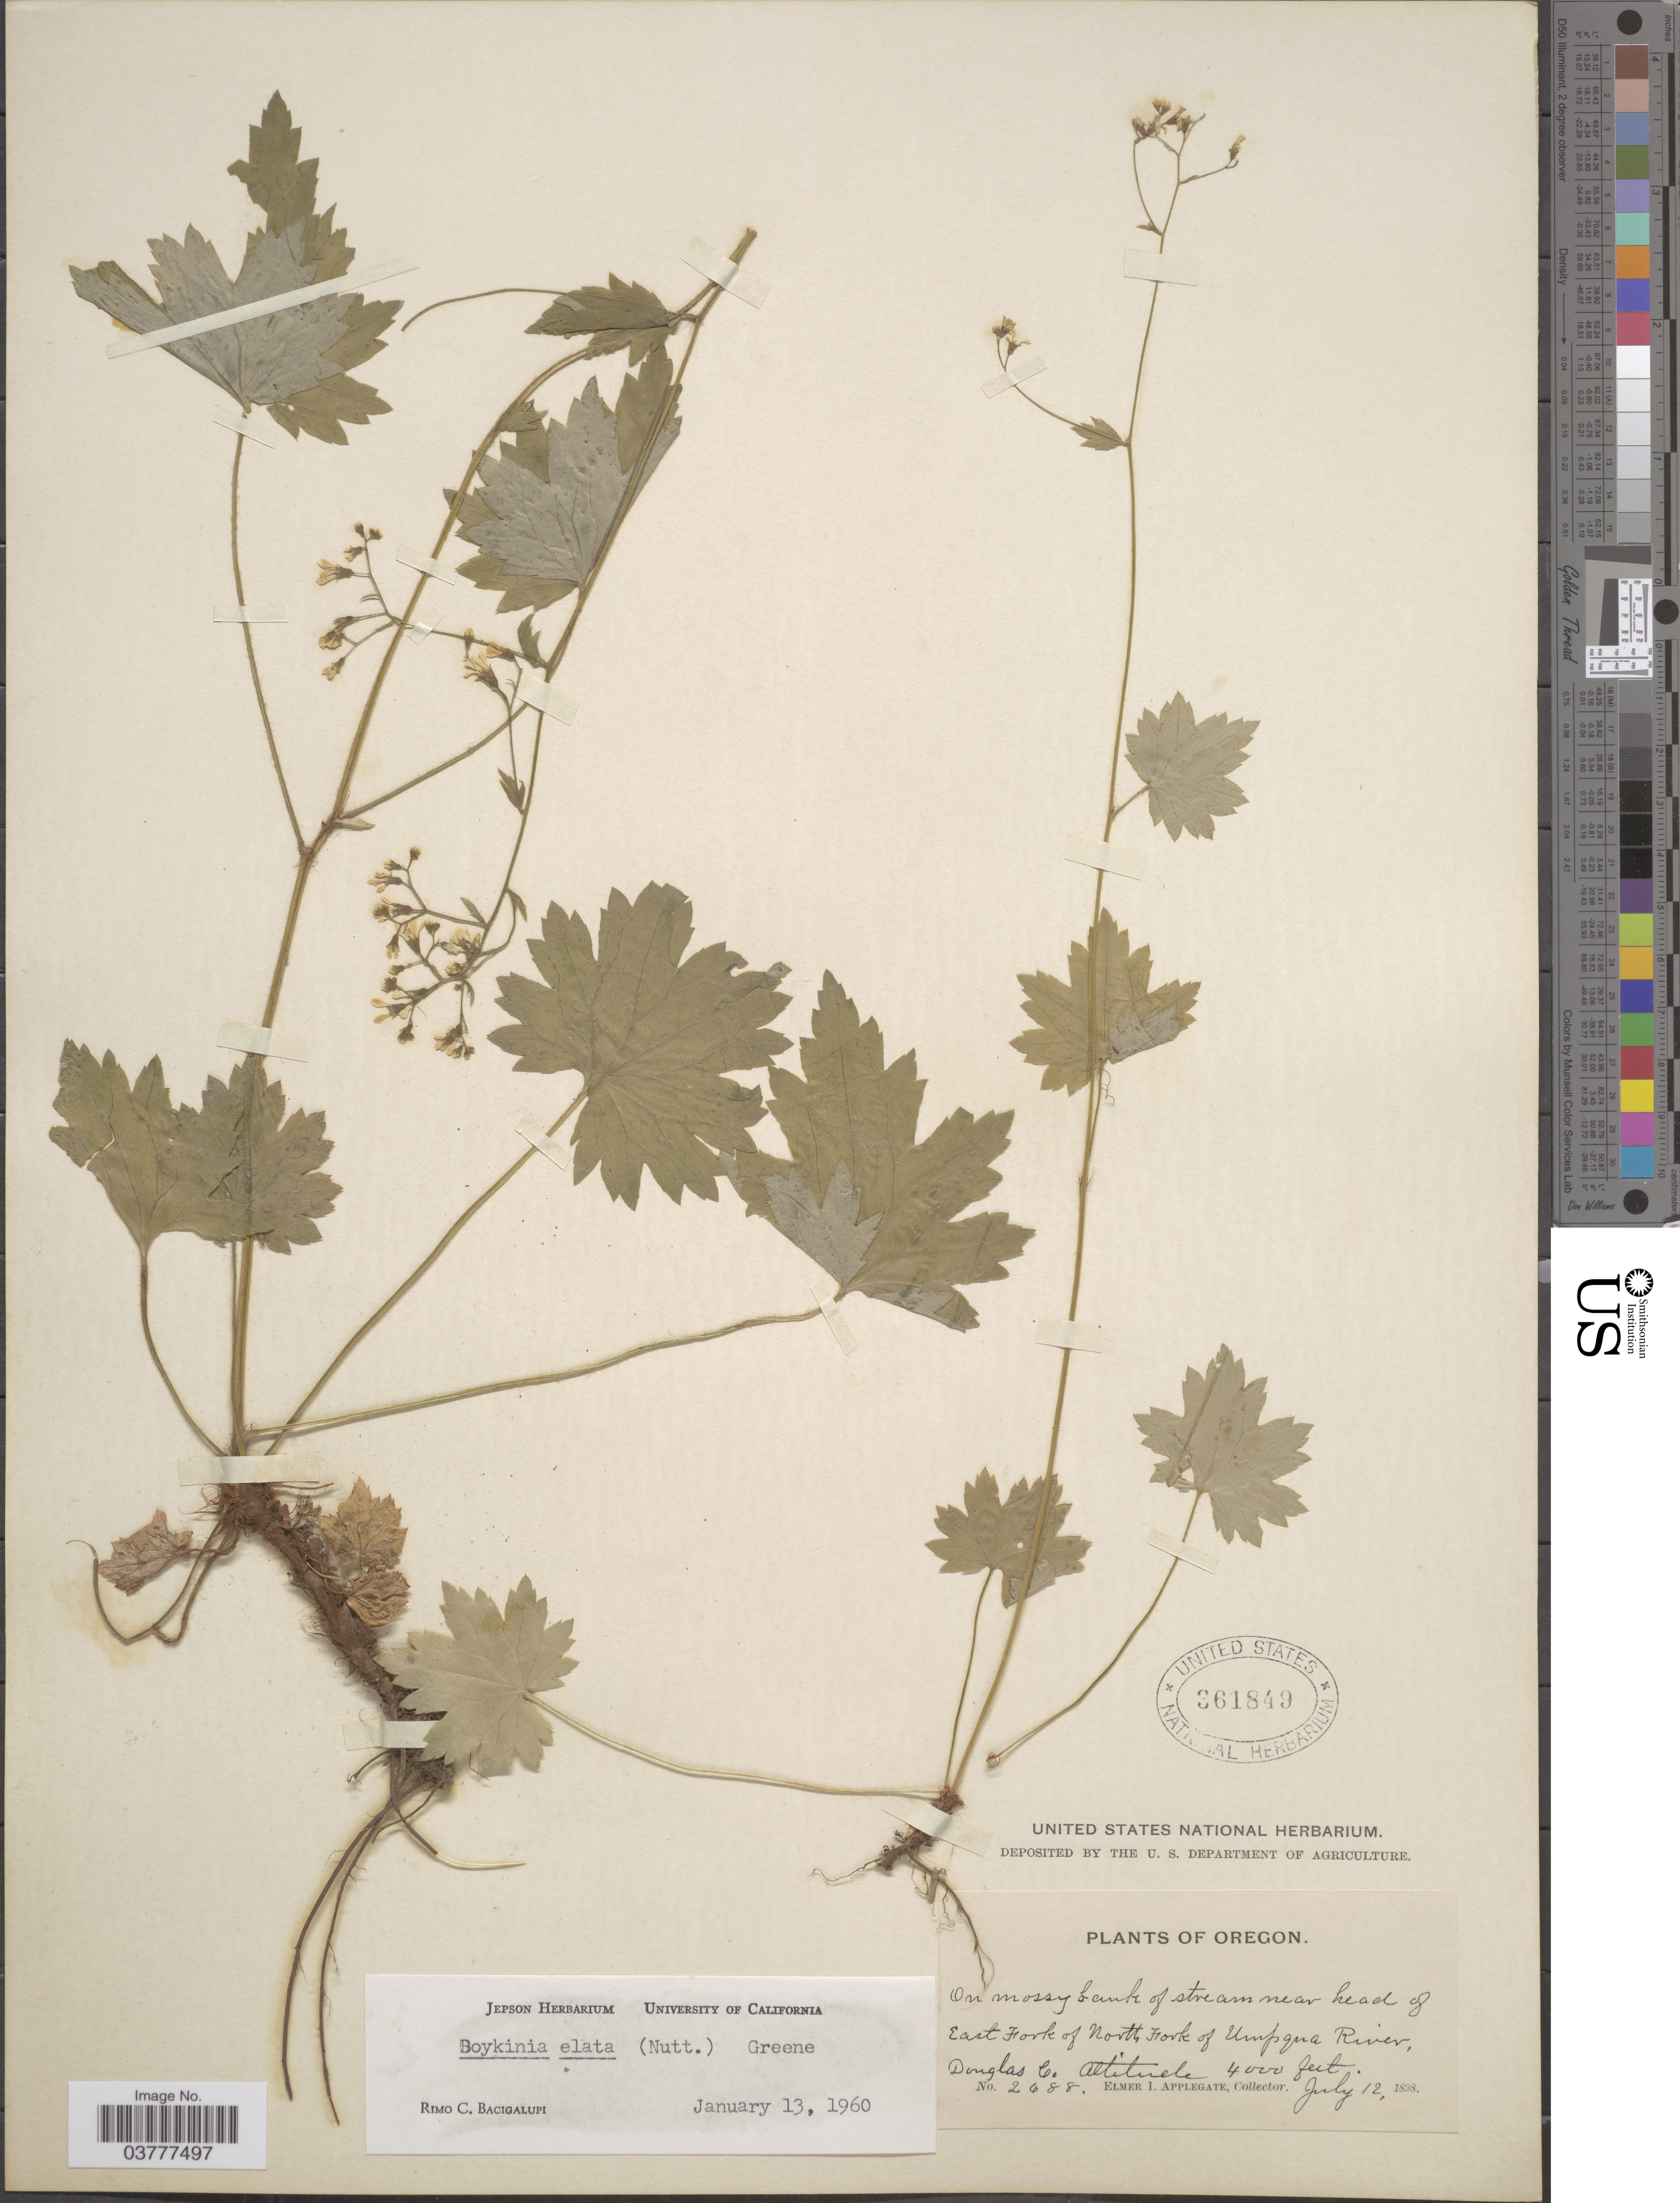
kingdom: Plantae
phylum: Tracheophyta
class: Magnoliopsida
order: Saxifragales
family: Saxifragaceae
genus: Boykinia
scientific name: Boykinia elata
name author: Greene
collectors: E. I. Applegate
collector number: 2688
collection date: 1898-07-12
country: United States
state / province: Oregon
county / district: Douglas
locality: On mossy bank of stream near head of East Fork of North Fork of Umpqua River, Douglas Co.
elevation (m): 1219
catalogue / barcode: US 361849